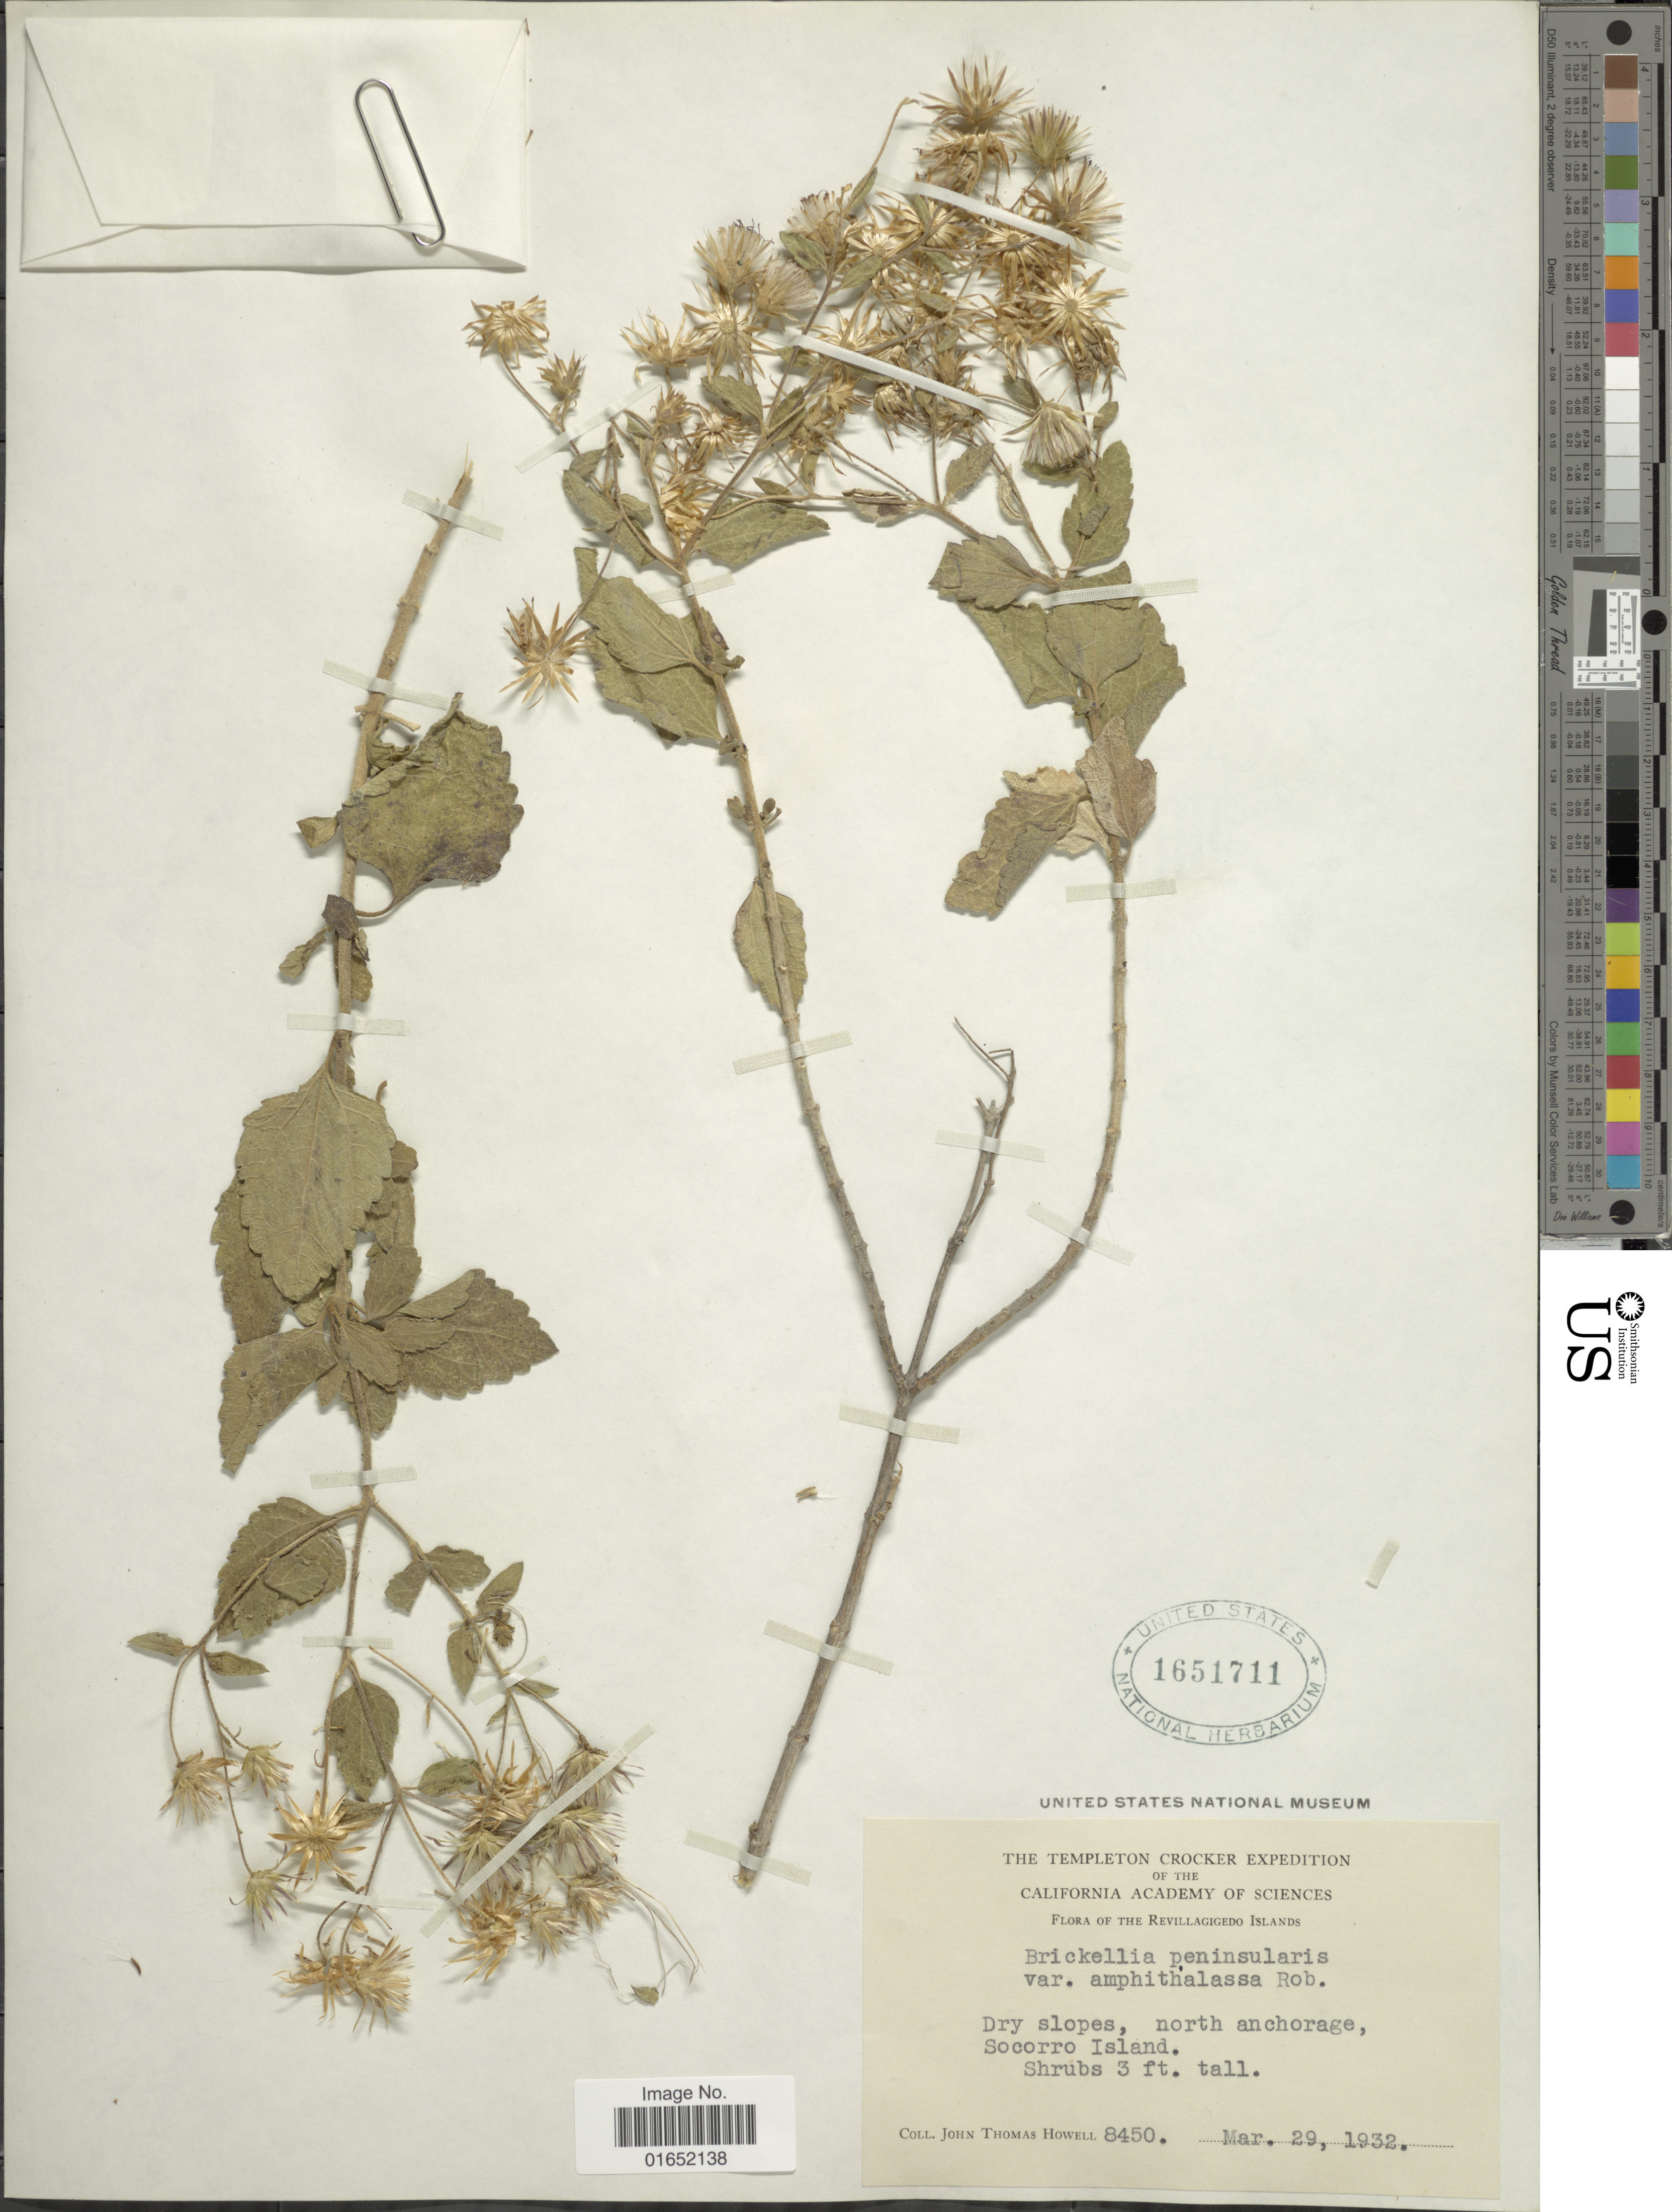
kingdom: Plantae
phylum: Tracheophyta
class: Magnoliopsida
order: Asterales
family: Asteraceae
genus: Brickellia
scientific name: Brickellia peninsularis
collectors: J. T. Howell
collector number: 8450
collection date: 1932-03-29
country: Mexico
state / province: Colima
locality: The Revillagigedo Islands, Dry slopes, north anchorage, Socorro Island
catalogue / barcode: US 1651711